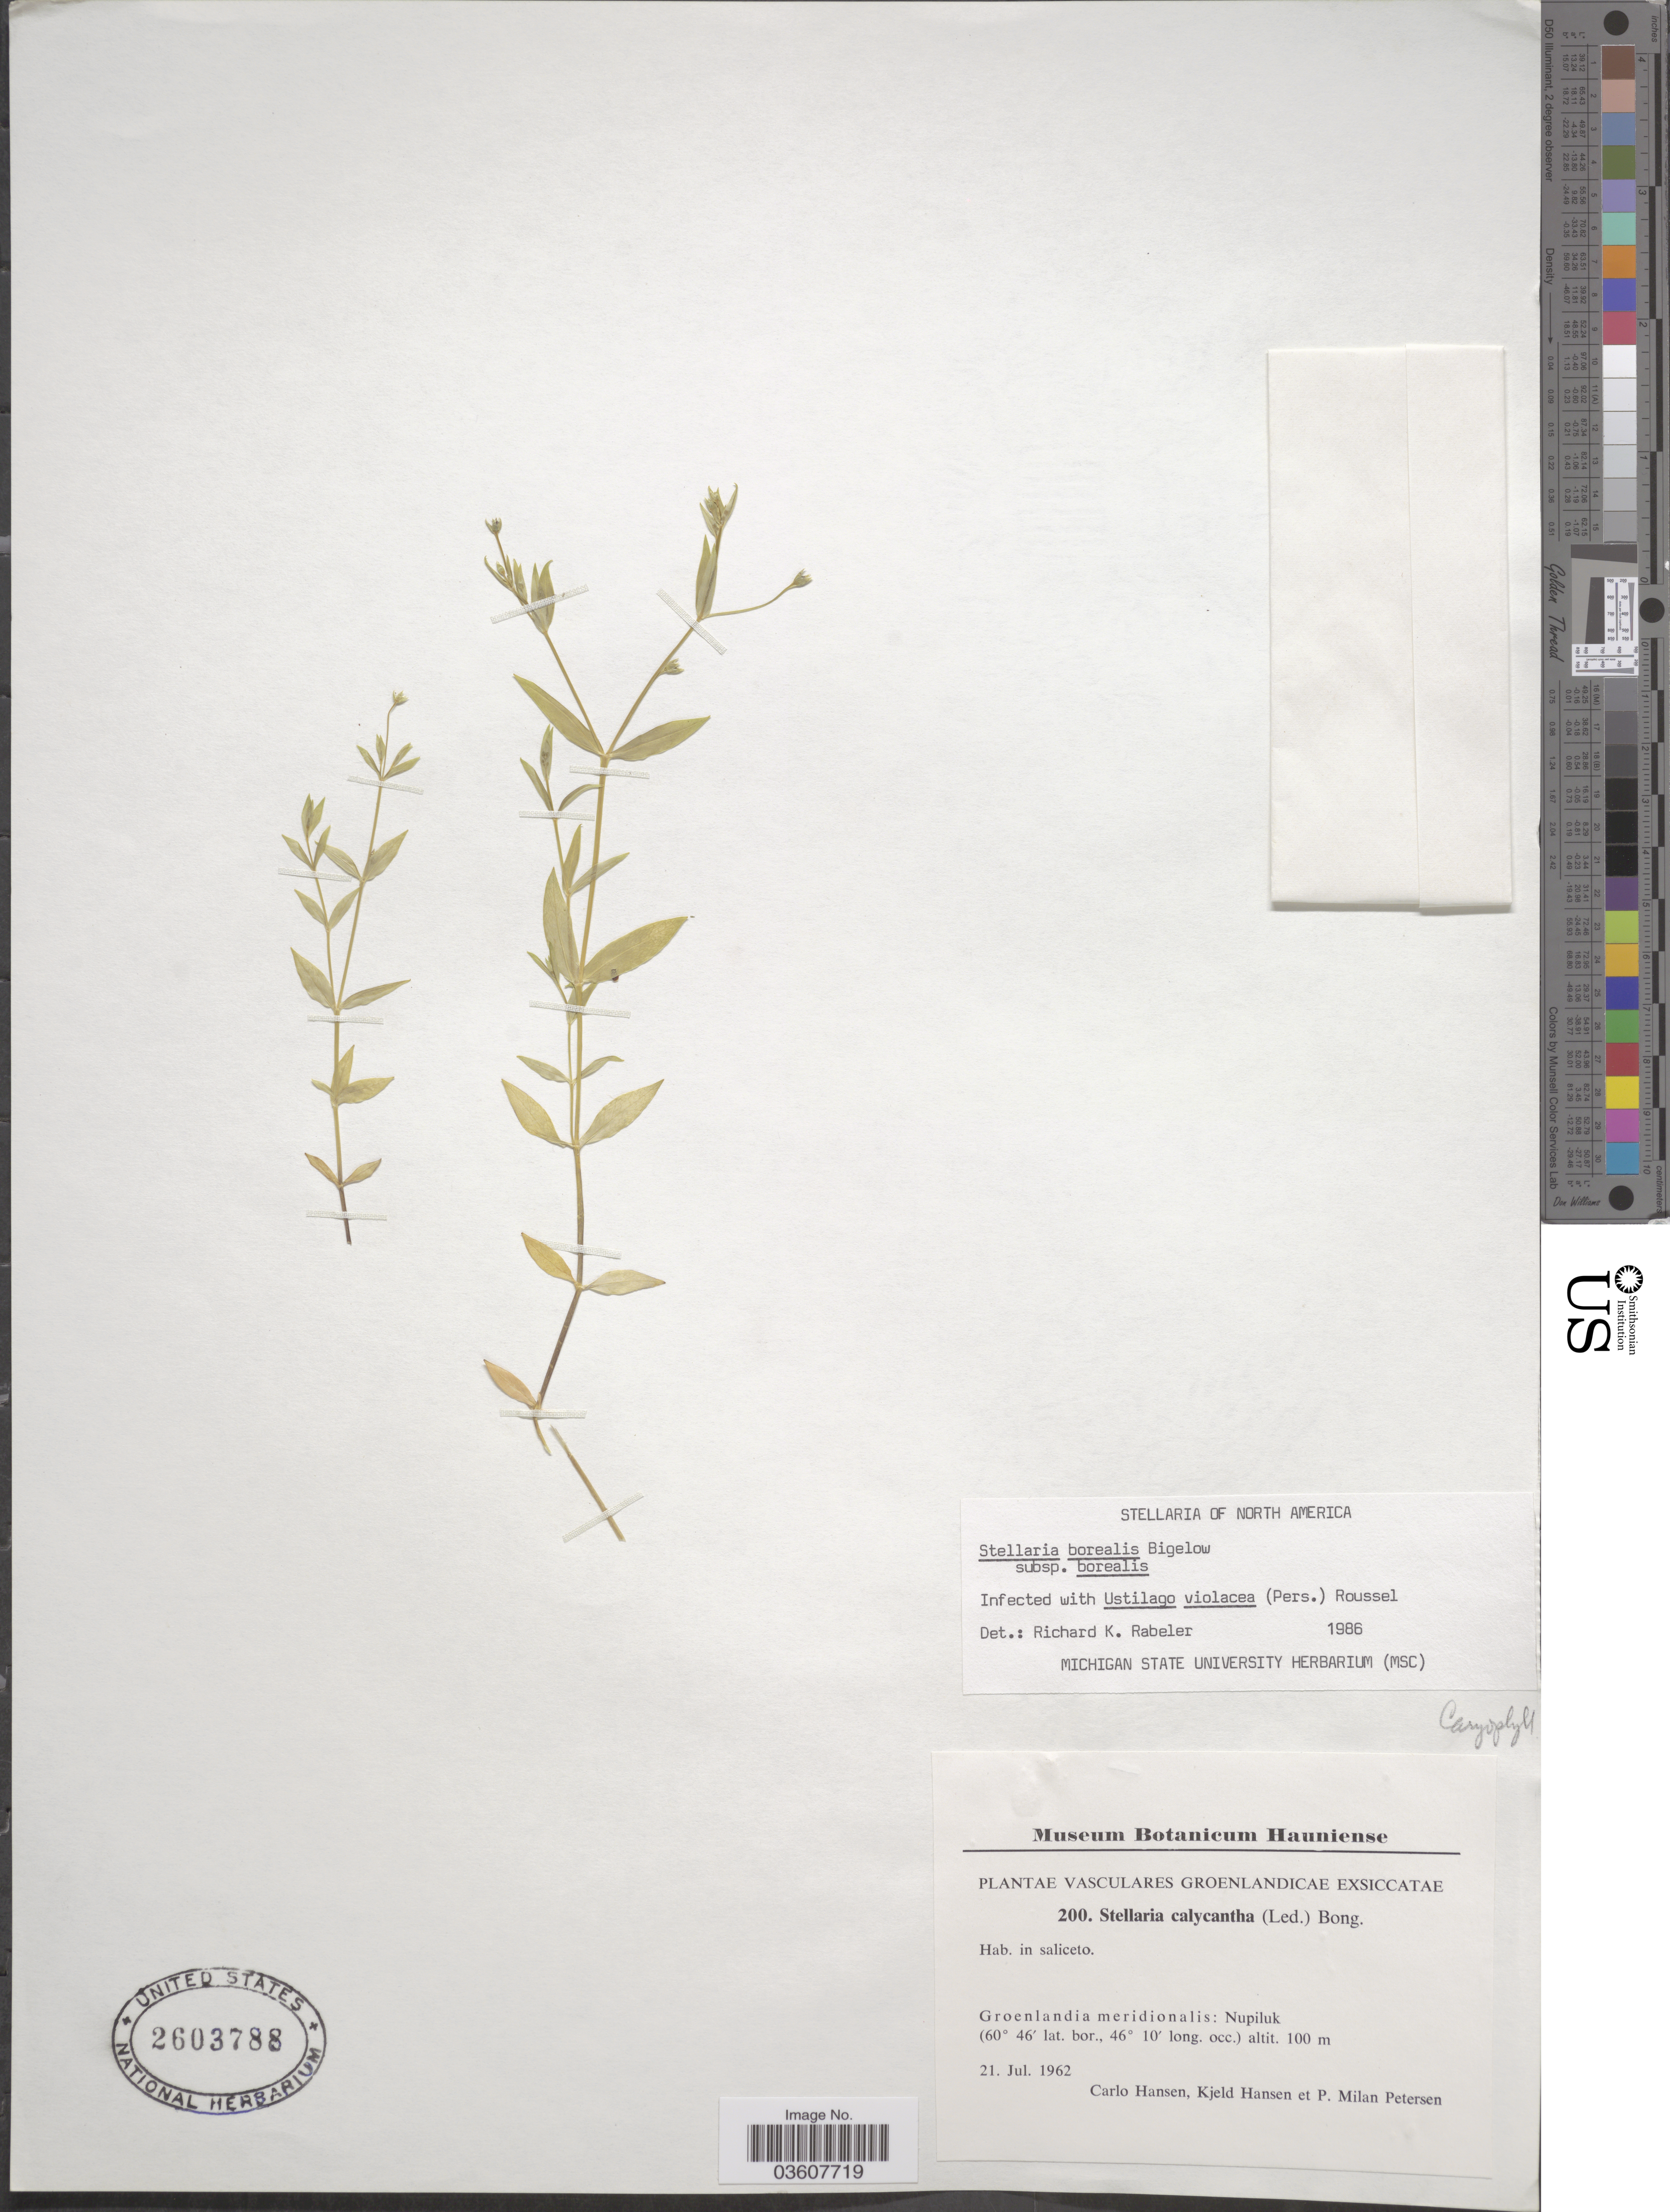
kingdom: Plantae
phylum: Tracheophyta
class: Magnoliopsida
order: Caryophyllales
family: Caryophyllaceae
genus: Stellaria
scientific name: Stellaria borealis subsp. borealis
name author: Bigelow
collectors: C. Hansen, K. Hansen & P. Petersen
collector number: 200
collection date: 1962-07-21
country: Greenland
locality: Groenlandia meridionalis: Nupiluk.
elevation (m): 100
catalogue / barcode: US 2603788